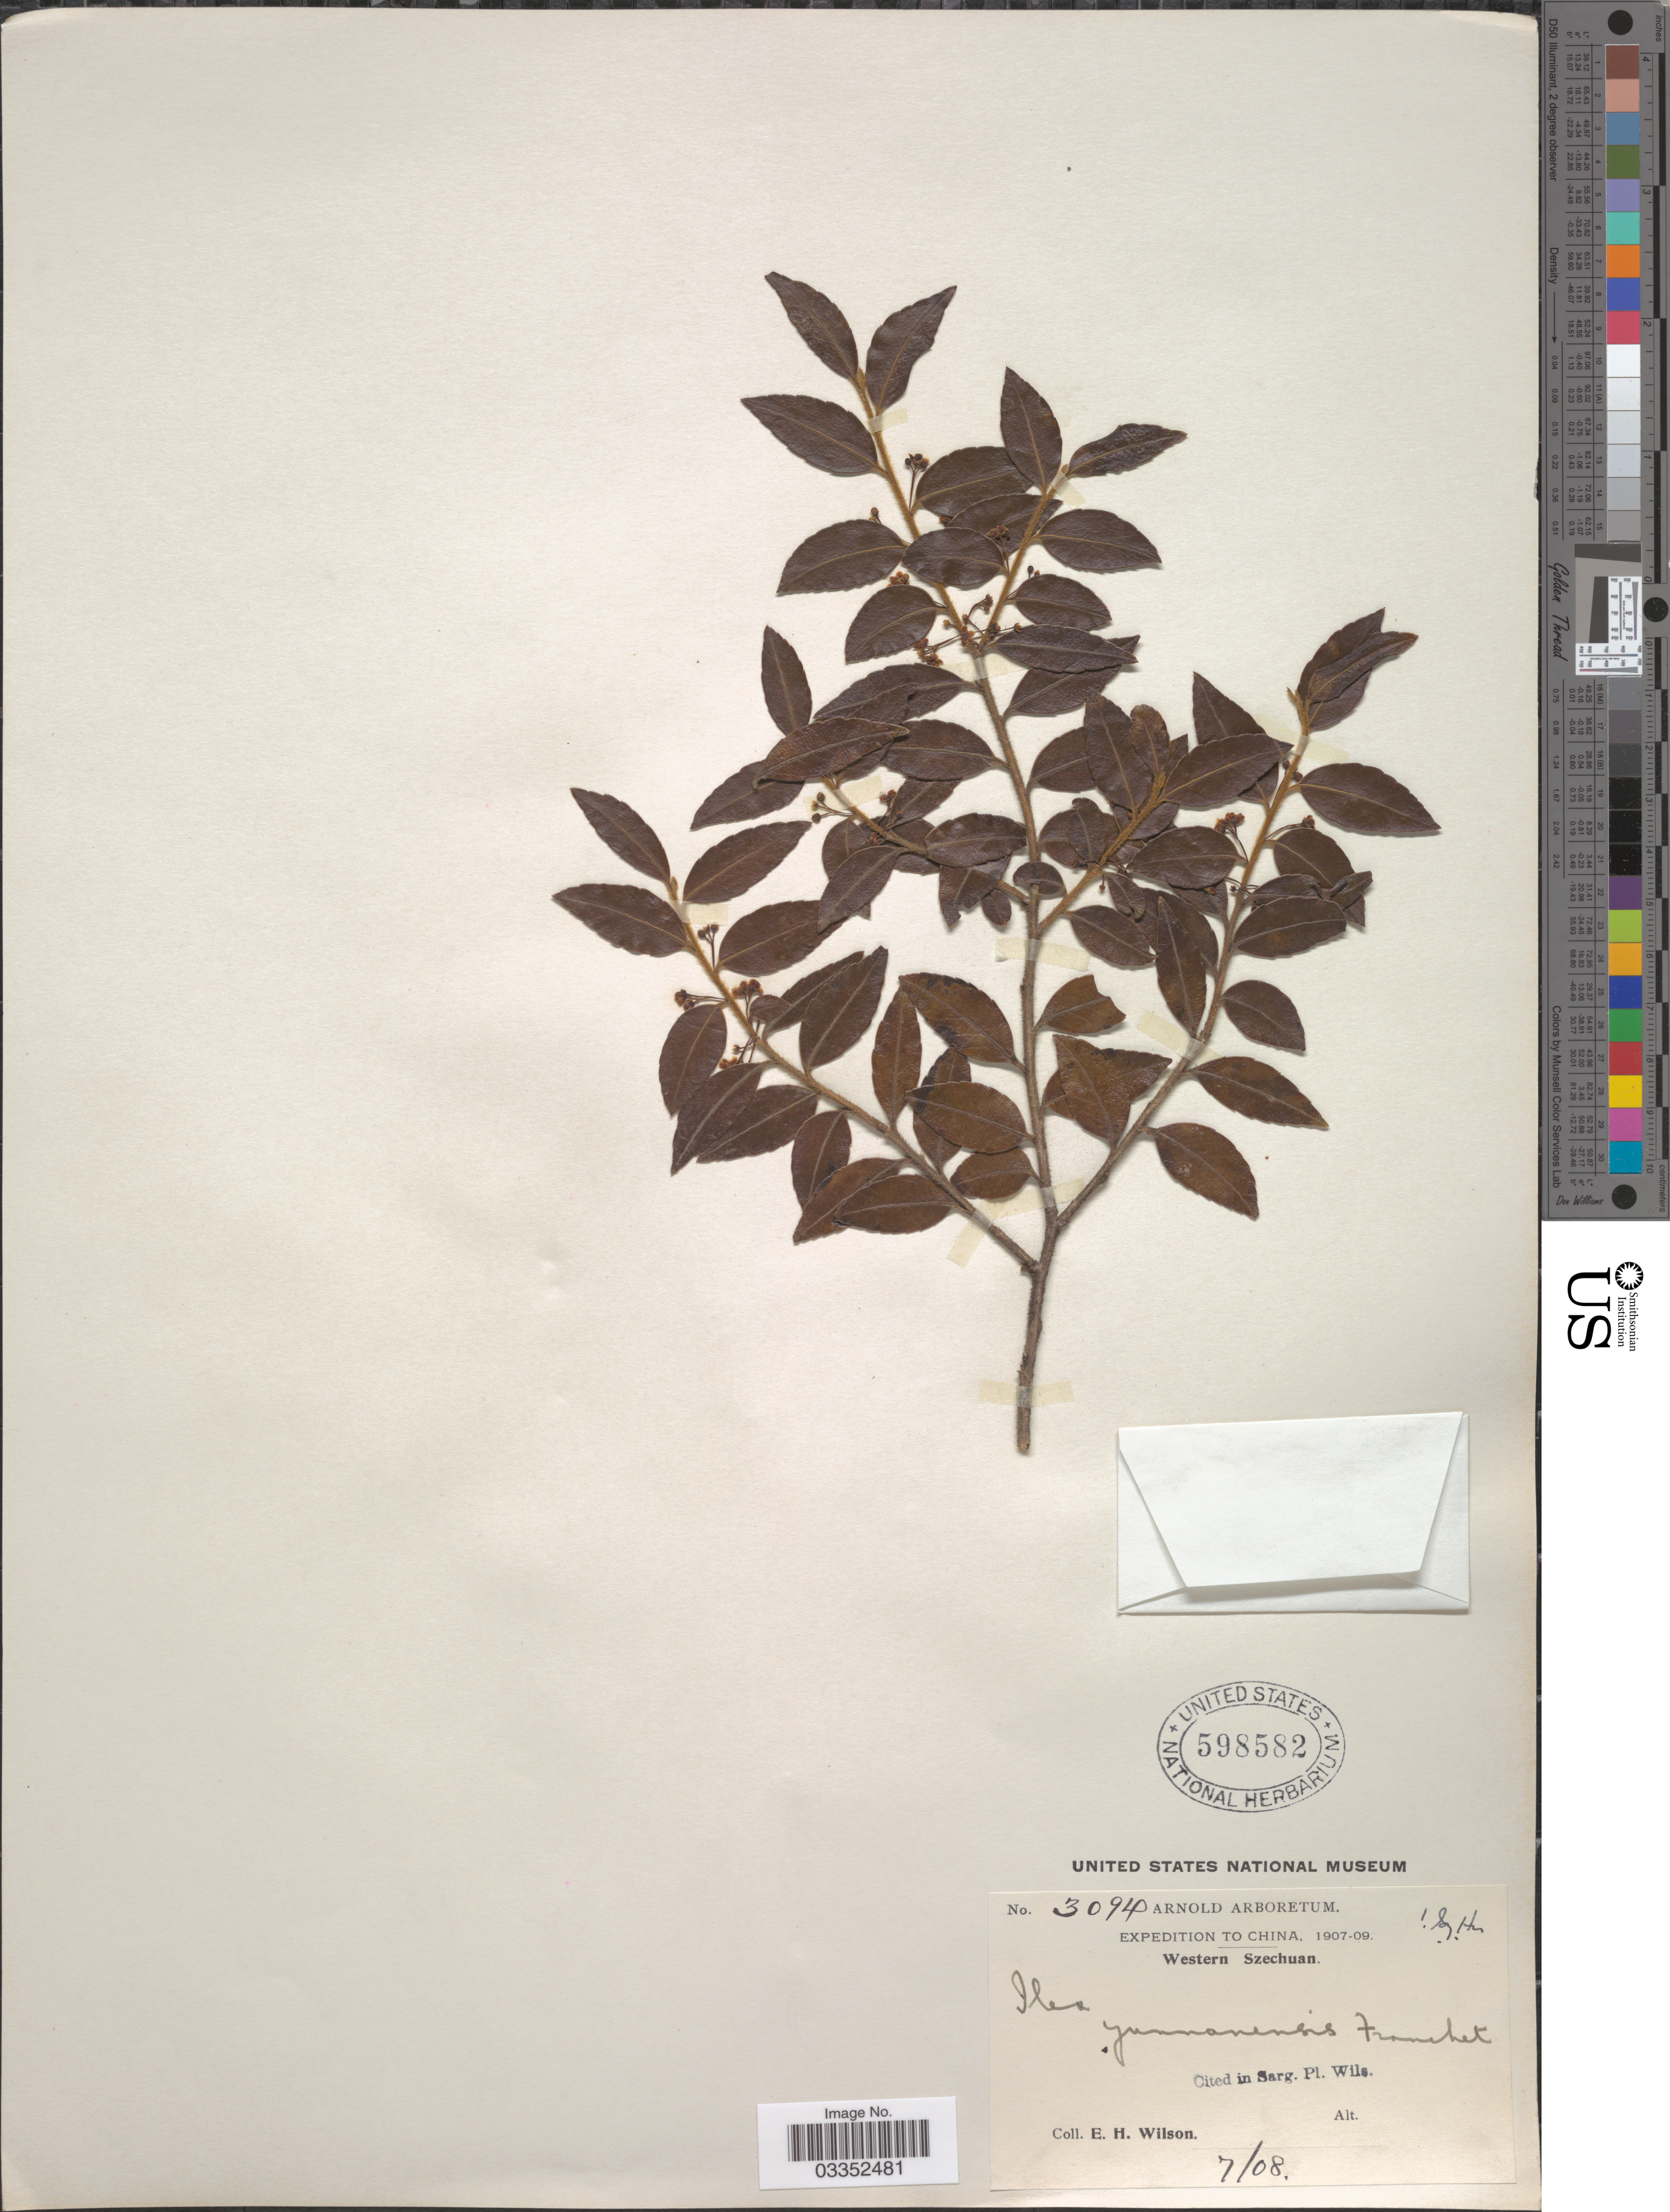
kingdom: Plantae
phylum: Tracheophyta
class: Magnoliopsida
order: Aquifoliales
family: Aquifoliaceae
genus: Ilex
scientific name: Ilex yunnanensis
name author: Franch.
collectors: E. Wilson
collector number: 3094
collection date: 1908-07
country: China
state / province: Sichuan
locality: Western Szechuan.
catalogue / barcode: US 598582